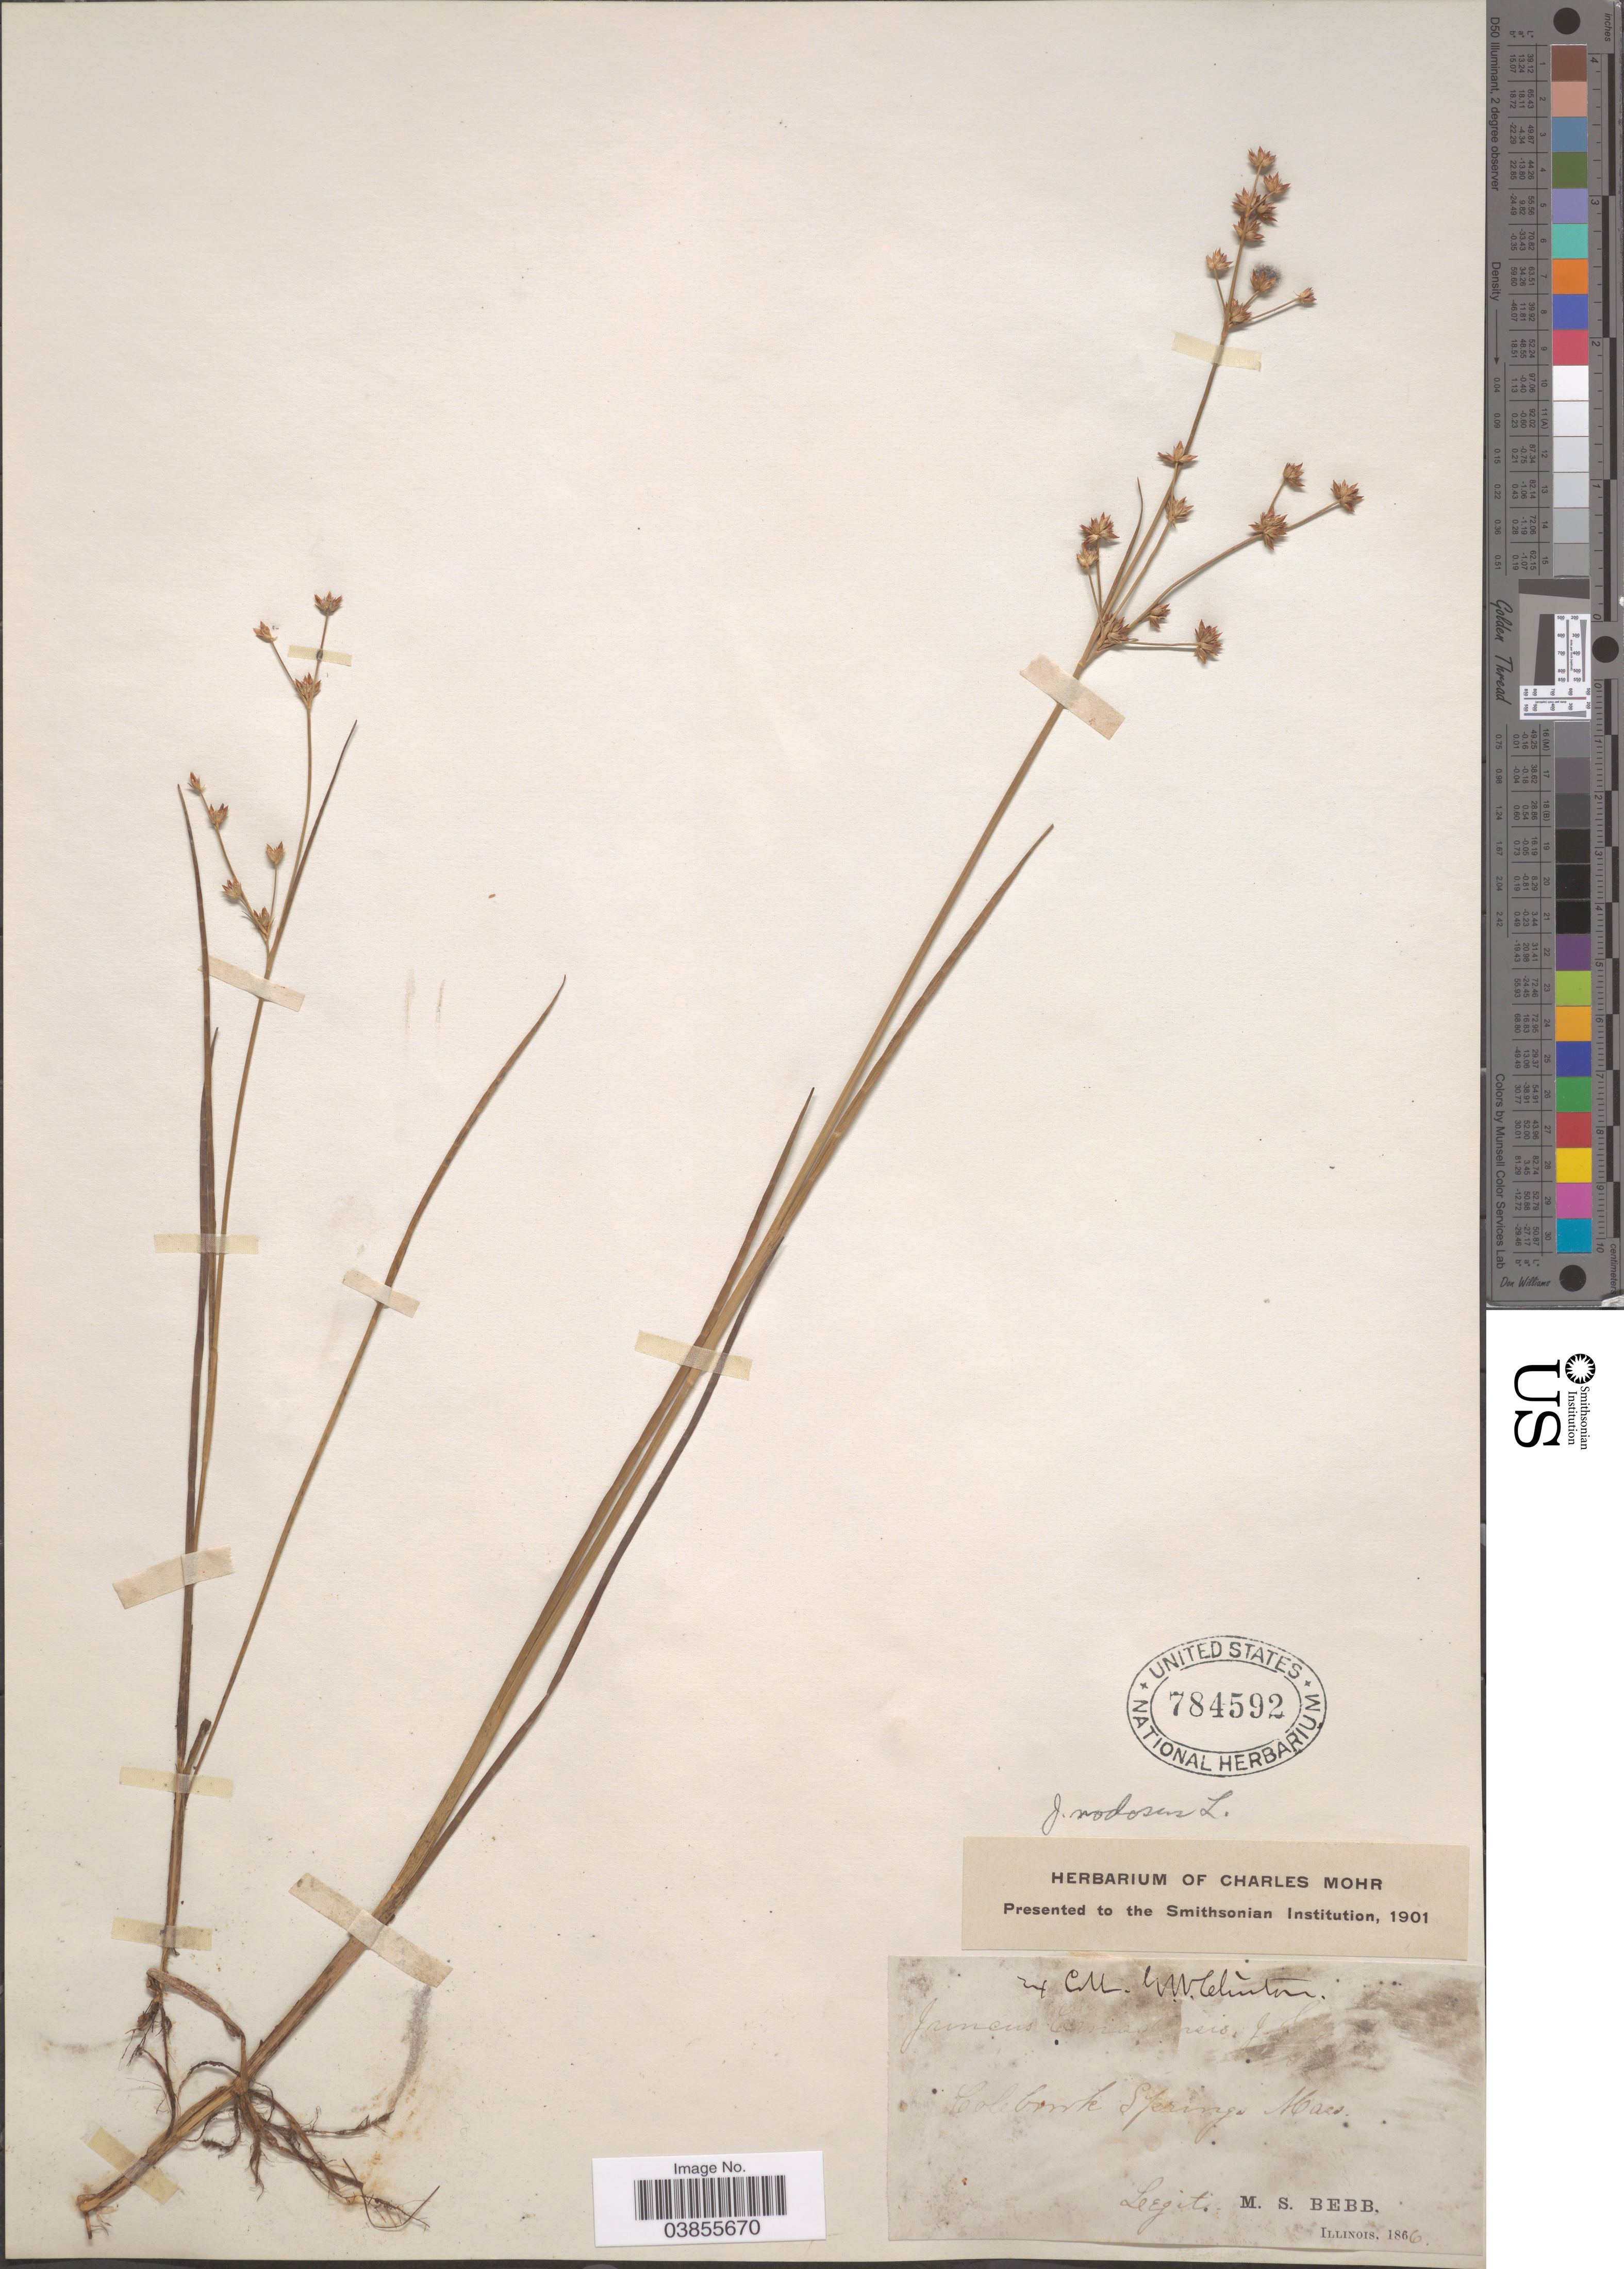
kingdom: Plantae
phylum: Tracheophyta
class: Liliopsida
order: Poales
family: Juncaceae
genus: Juncus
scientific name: Juncus nodosus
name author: L.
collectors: M. Bebb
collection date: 1866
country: United States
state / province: Massachusetts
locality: Cole Creek Springs.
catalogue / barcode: US 784592